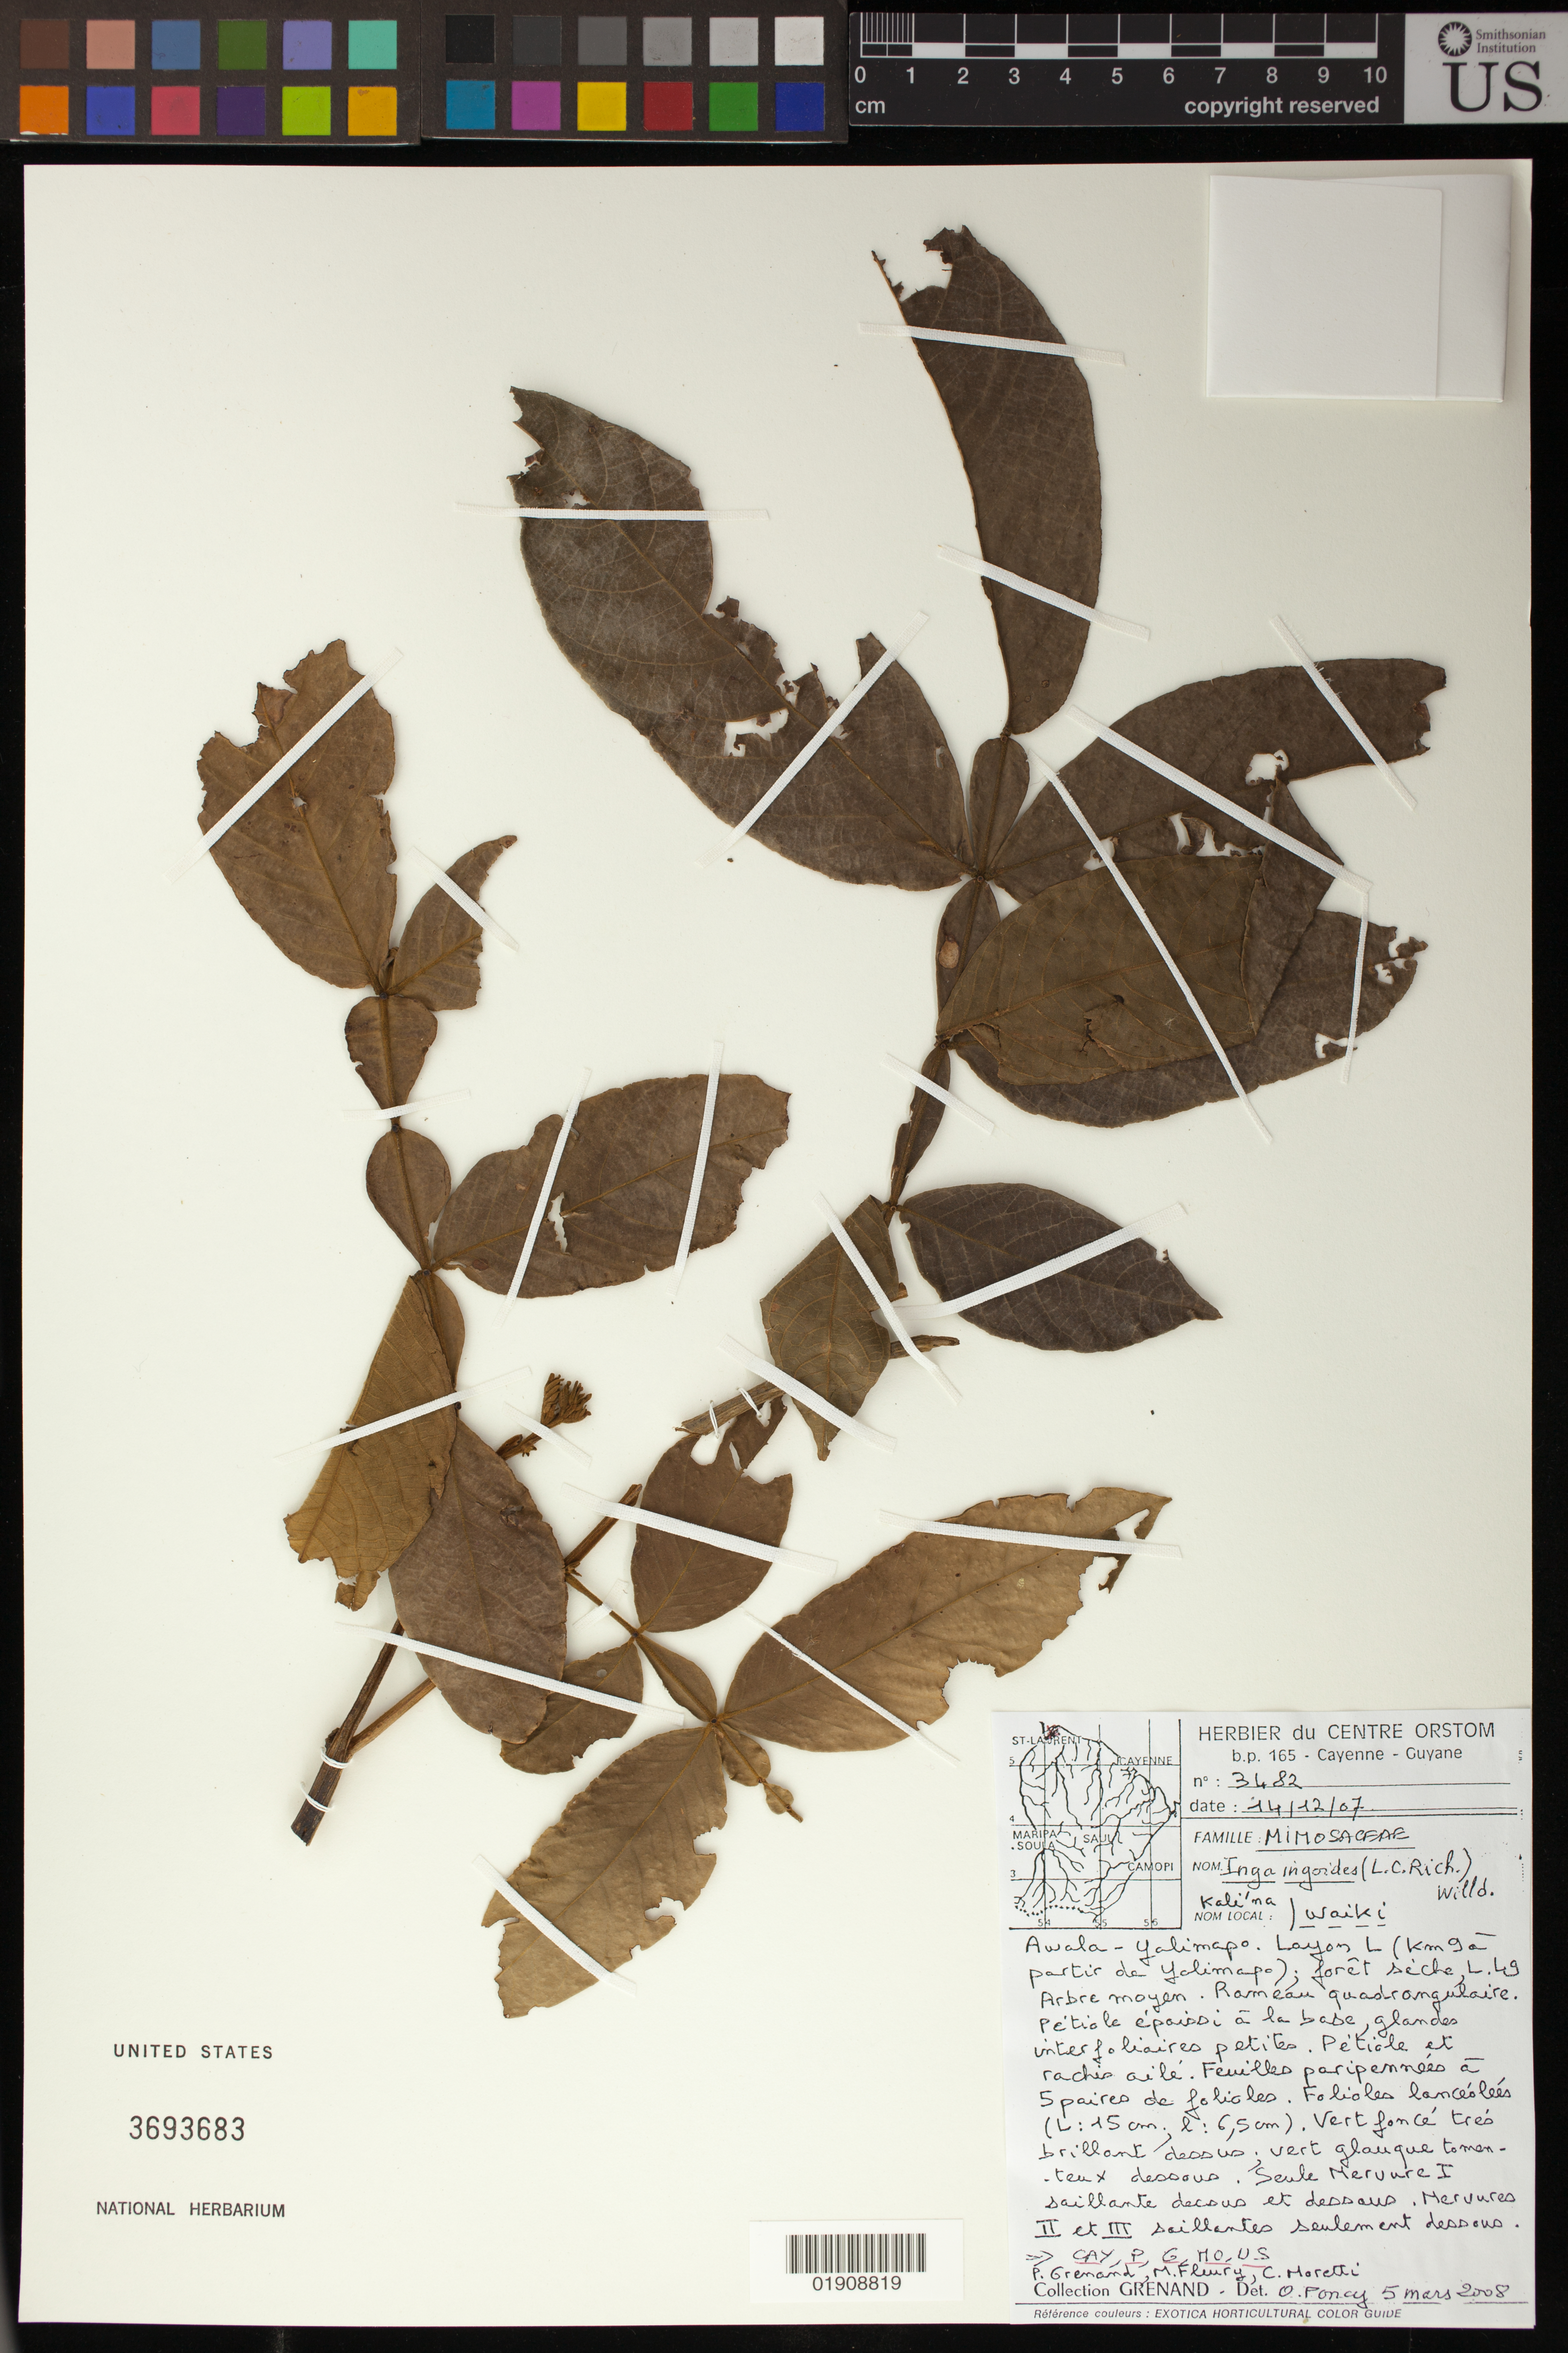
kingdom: Plantae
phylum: Tracheophyta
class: Magnoliopsida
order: Fabales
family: Fabaceae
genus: Inga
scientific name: Inga ingoides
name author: (Rich.) Willd.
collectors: P. Grenand, M. Fleury & C. Moretti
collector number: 3482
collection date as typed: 14-Dec-07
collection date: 2007-12-14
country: French Guiana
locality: Awala - Yalimapo, Route Awala-Mana, km 9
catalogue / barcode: US 3693683